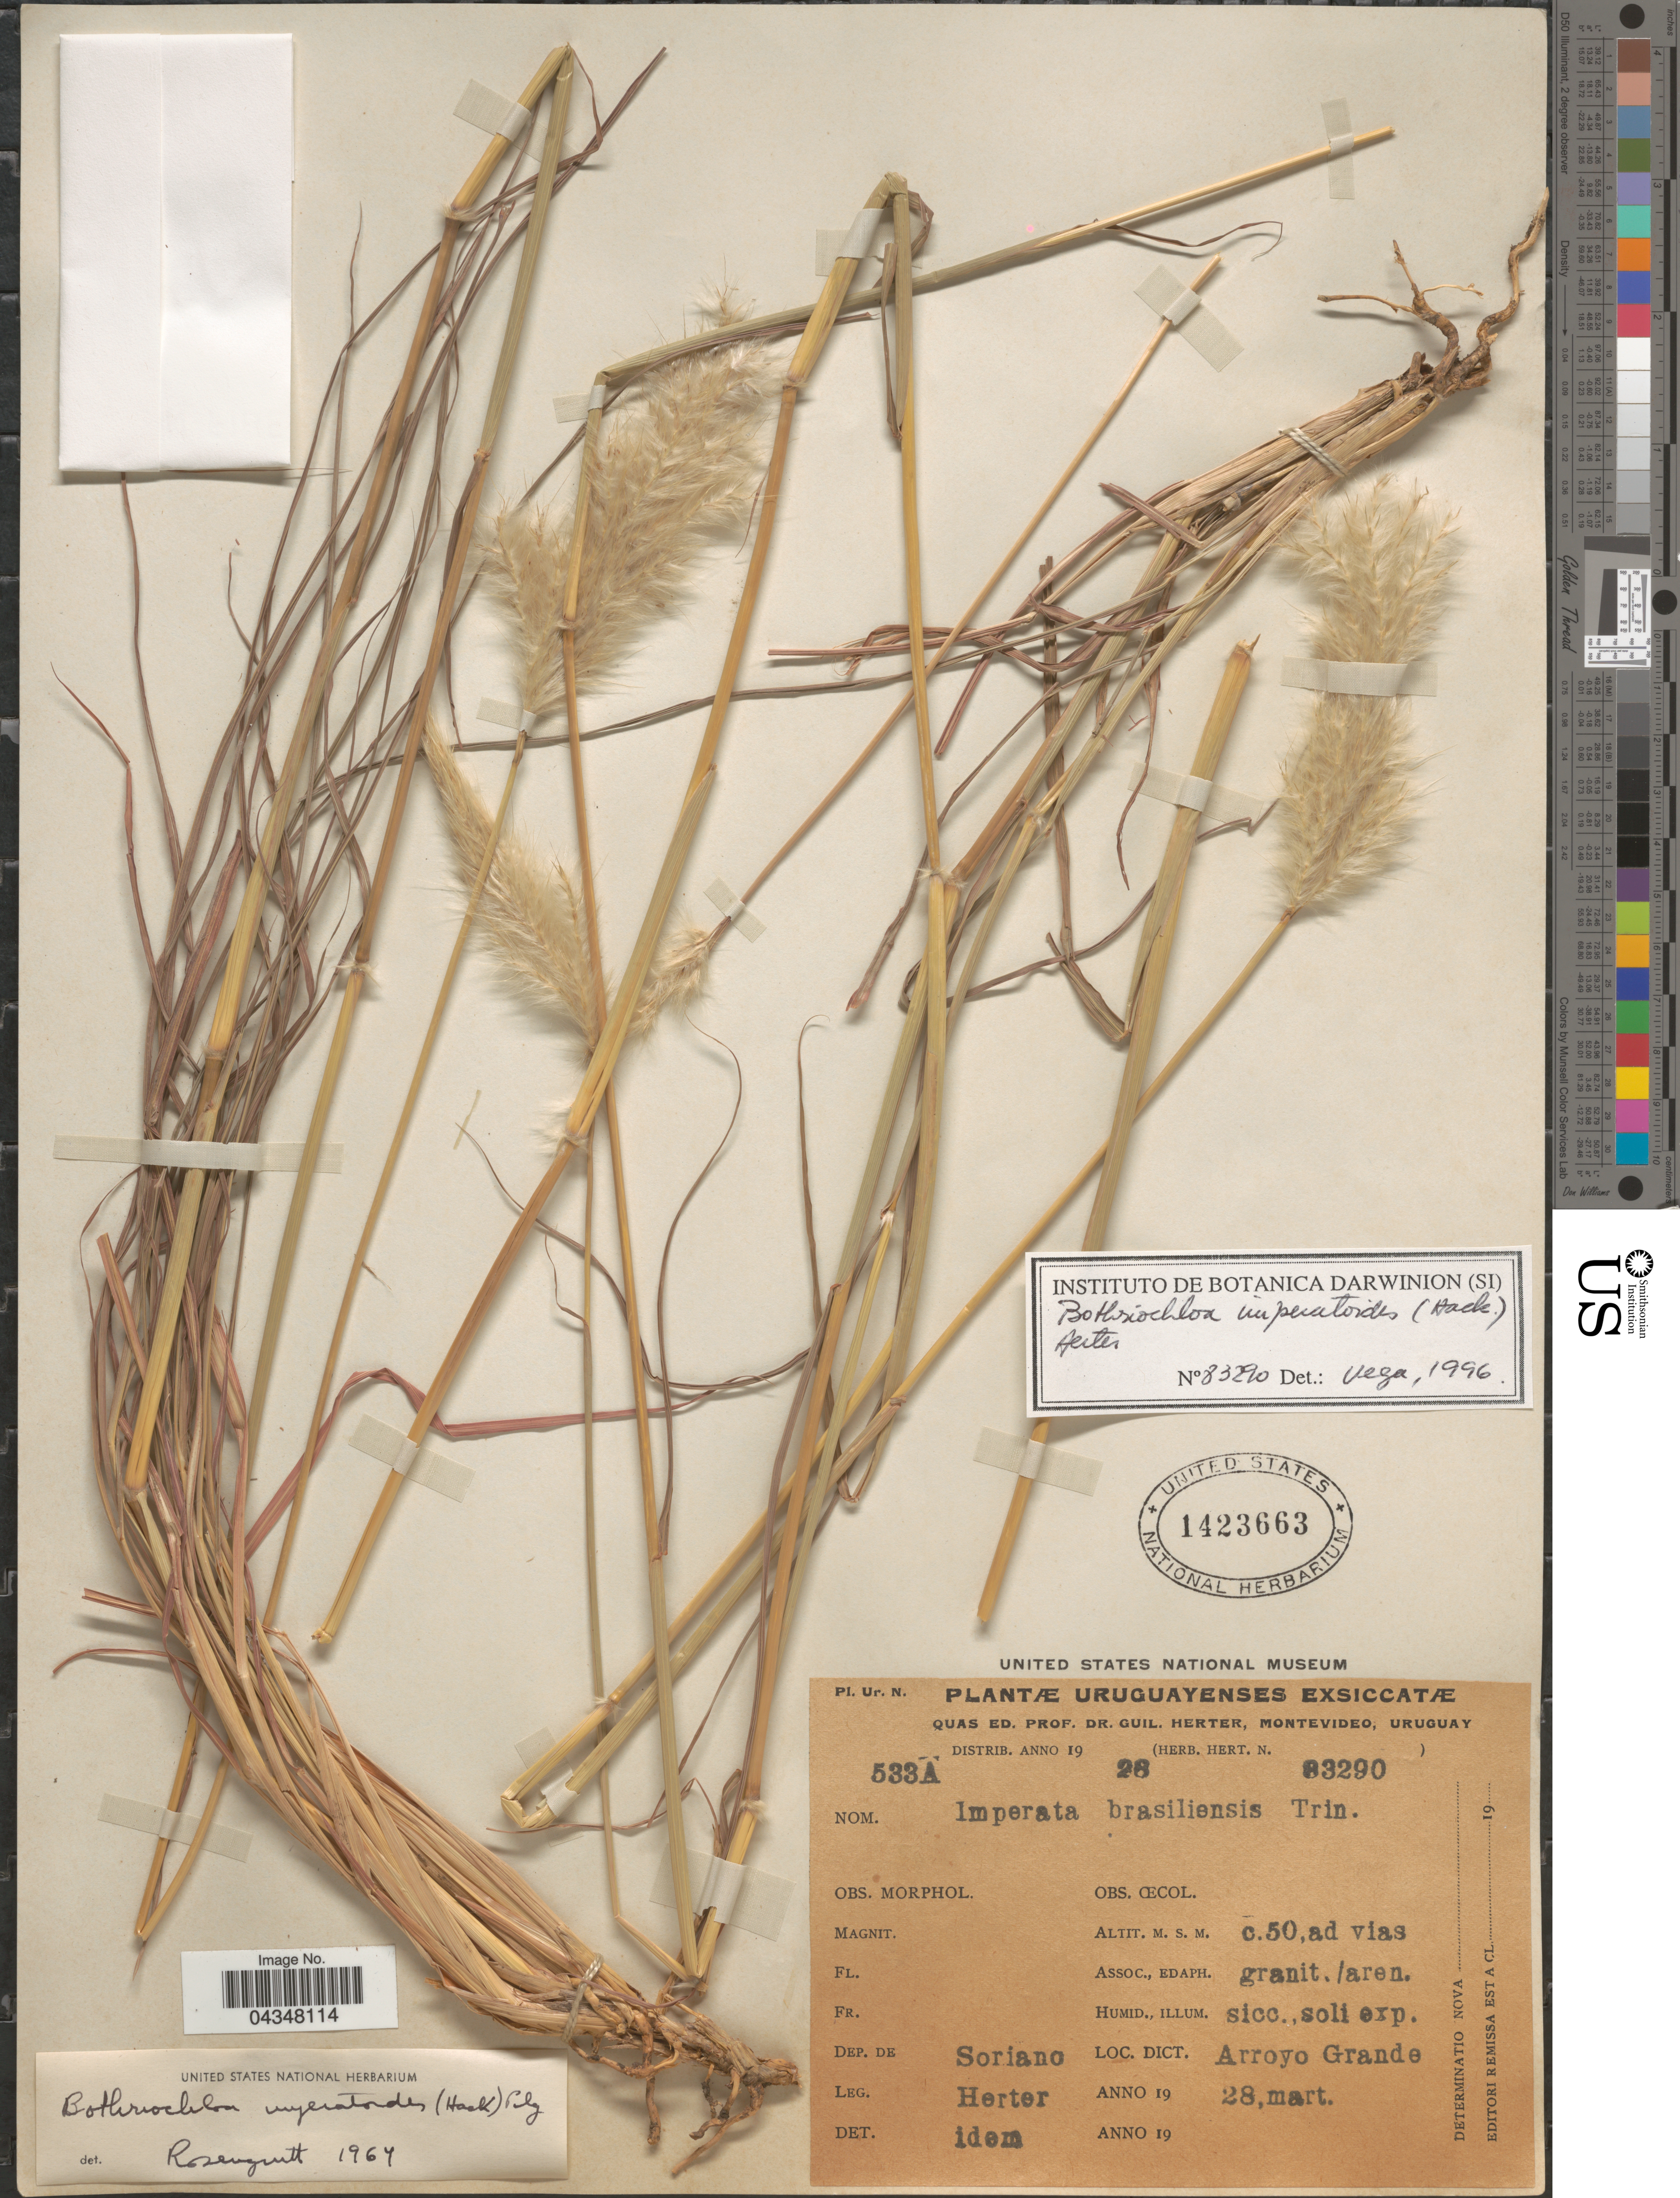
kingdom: Plantae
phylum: Tracheophyta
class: Liliopsida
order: Poales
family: Poaceae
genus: Bothriochloa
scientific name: Bothriochloa imperatoides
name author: (Hack.) Herter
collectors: G. Herter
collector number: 533A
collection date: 1928-03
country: Uruguay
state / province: Soriano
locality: Dep. de Soriano. Arroyo Grande.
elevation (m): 50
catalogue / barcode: US 1423663